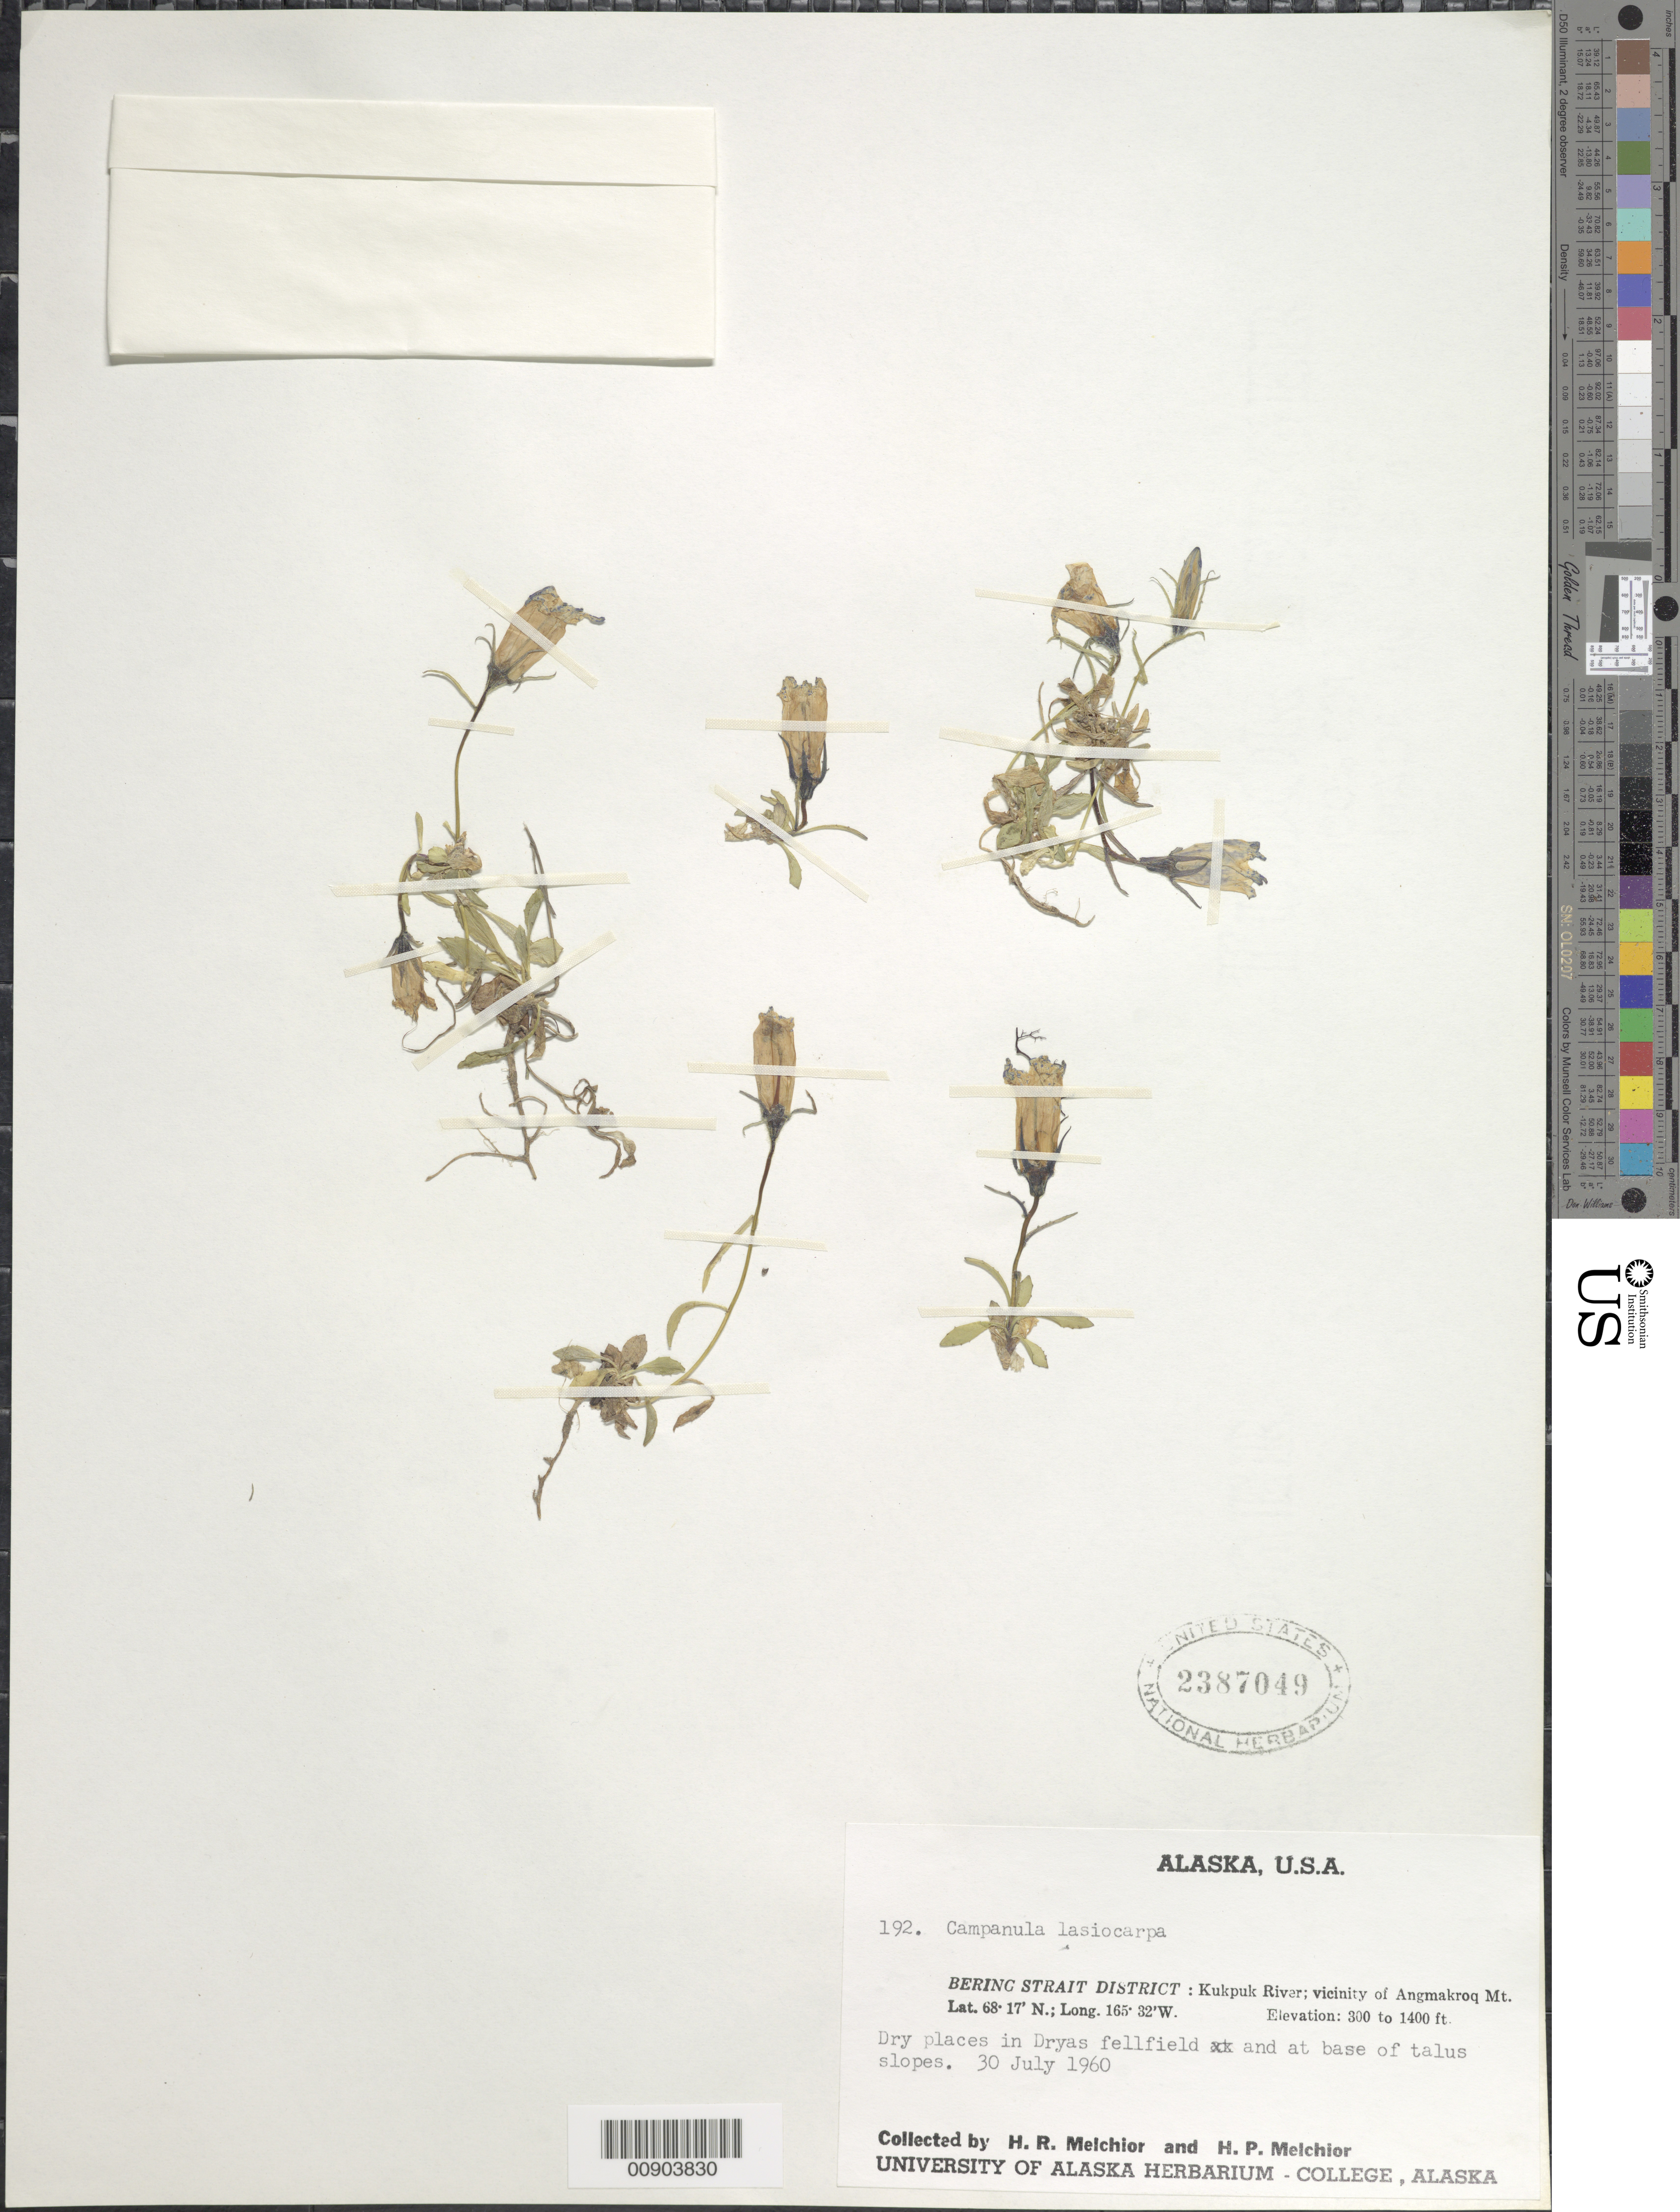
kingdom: Plantae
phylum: Tracheophyta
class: Magnoliopsida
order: Asterales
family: Campanulaceae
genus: Campanula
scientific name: Campanula lasiocarpa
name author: Cham.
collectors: H. R. Melchior & H. P. Melchior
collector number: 192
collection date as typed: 30 July 1960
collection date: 1960-07-30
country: United States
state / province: Alaska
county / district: Bering Strait District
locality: Kukpuk River, vicinity of Angmakroq Mt.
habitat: Dry places in Dryas fellfield and at base of talus slopes.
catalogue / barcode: US 2387049